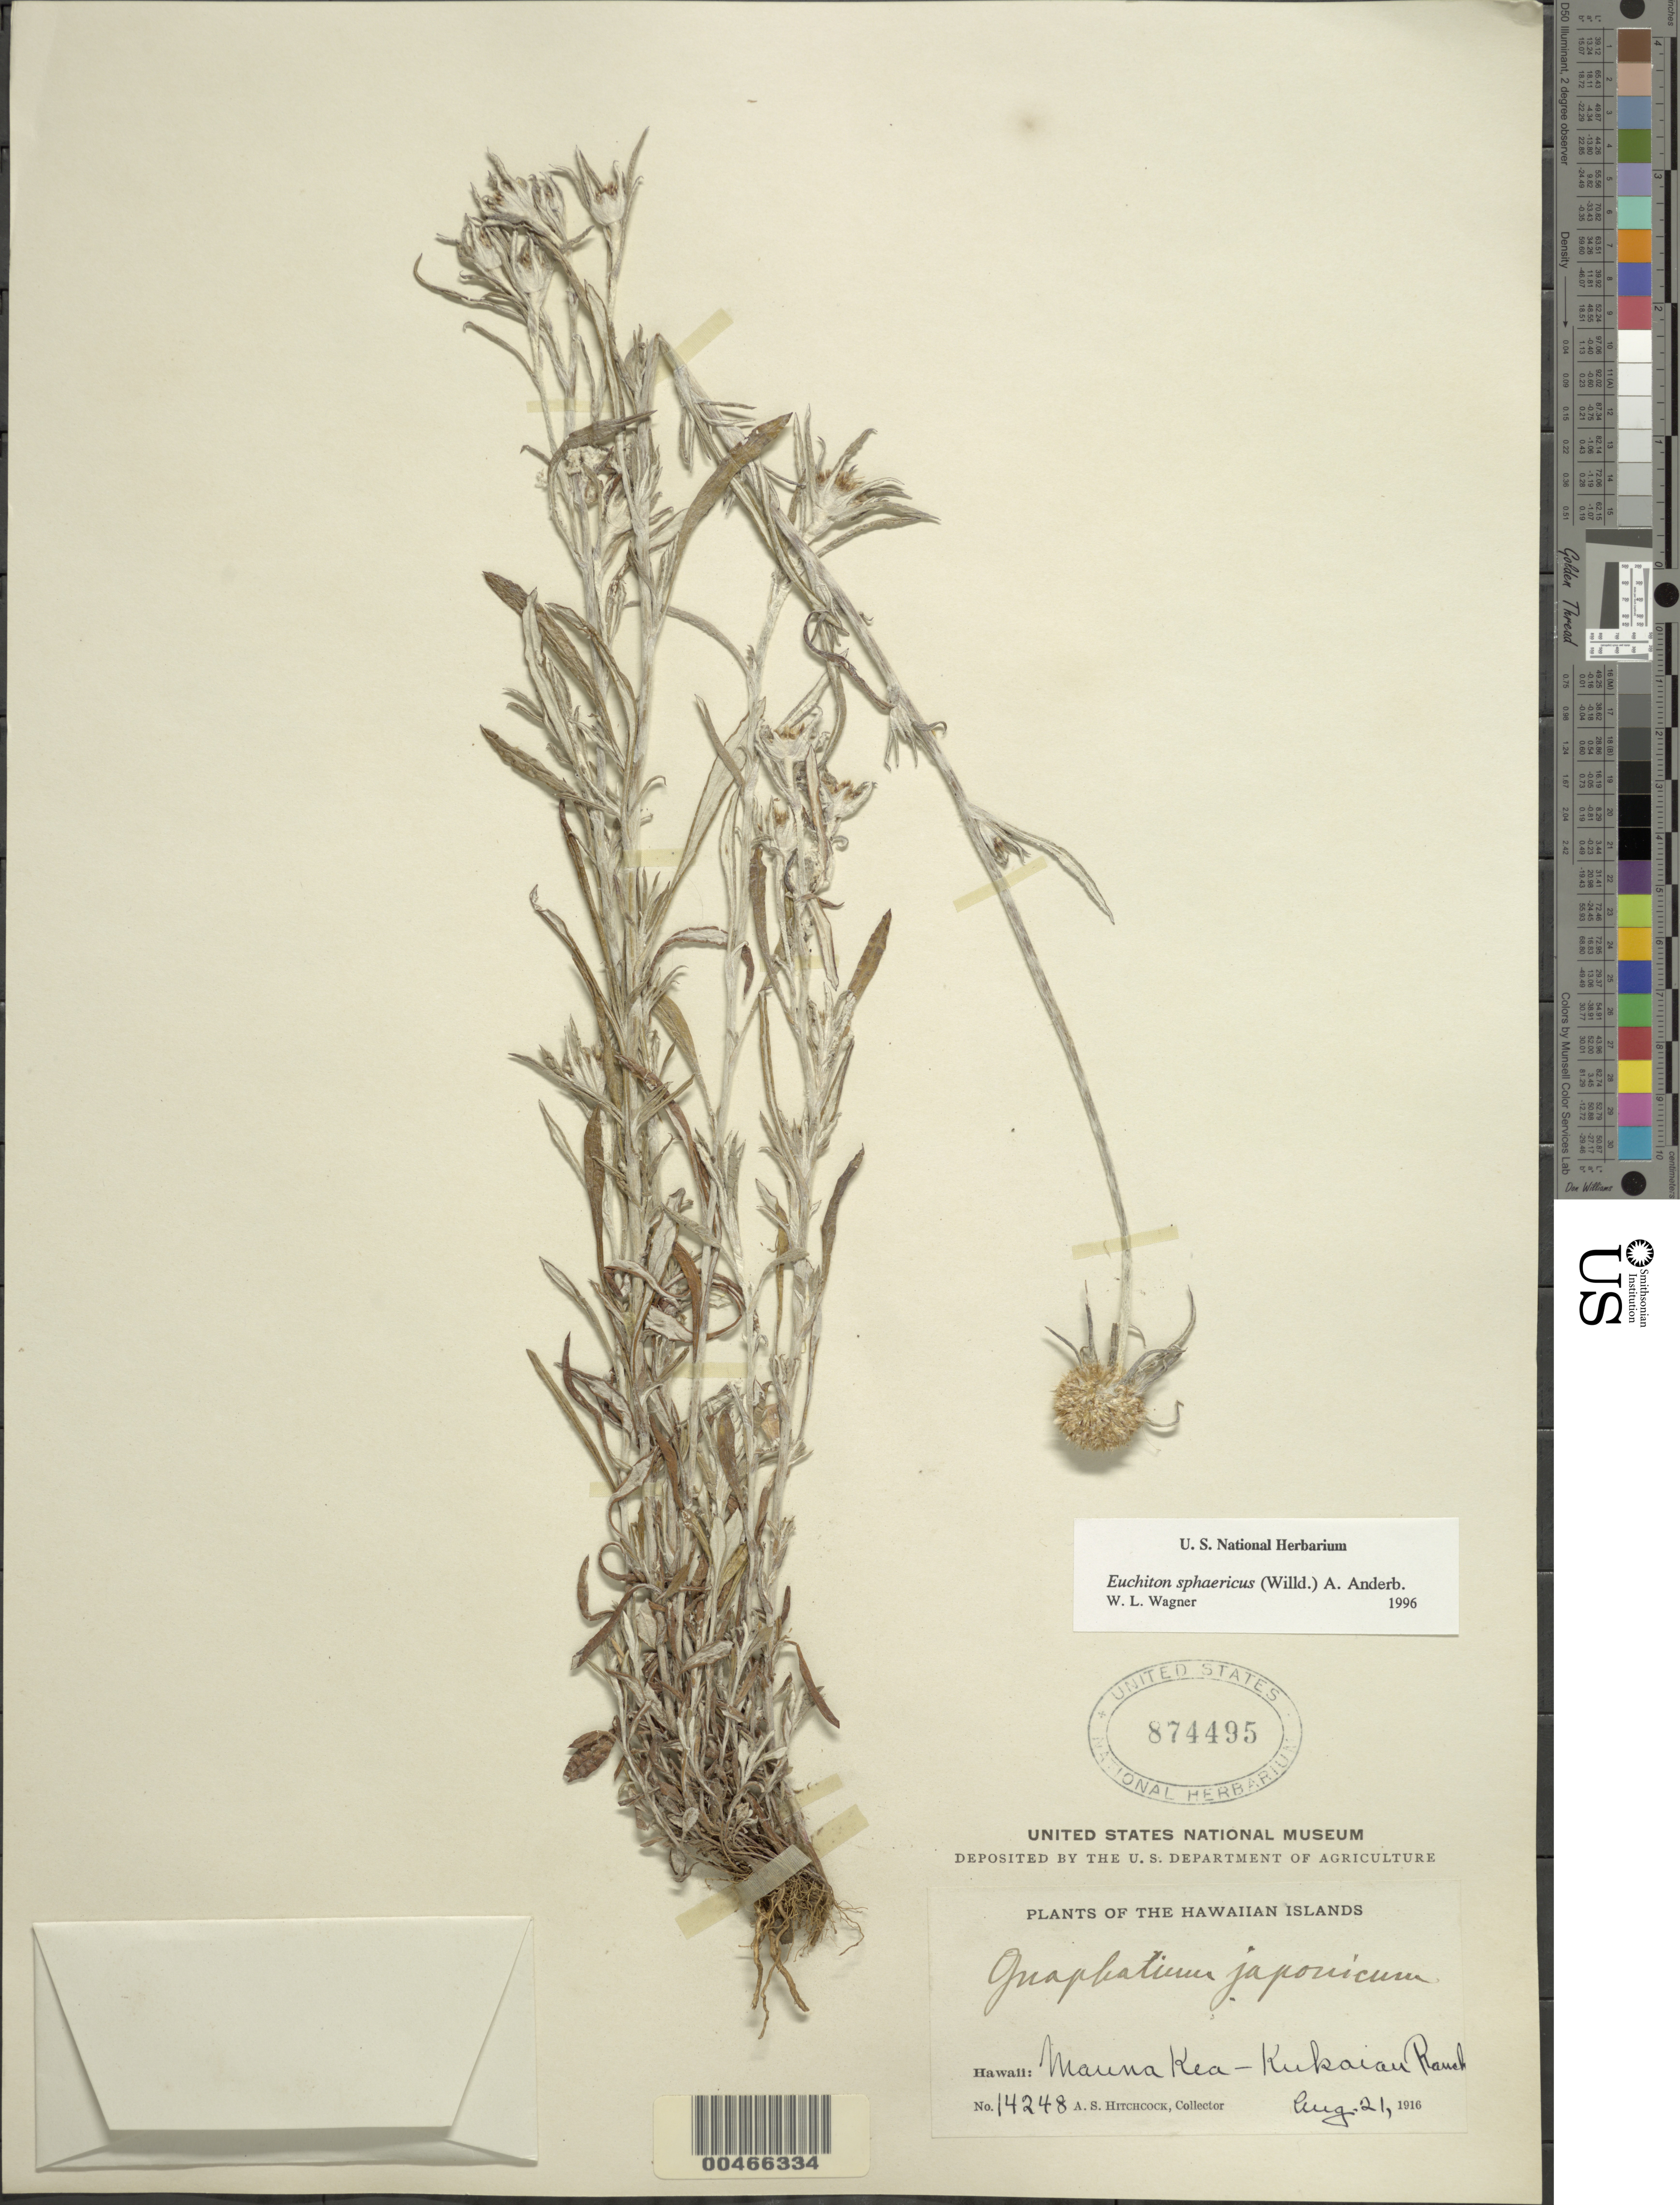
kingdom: Plantae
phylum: Tracheophyta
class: Magnoliopsida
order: Asterales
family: Asteraceae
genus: Euchiton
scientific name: Euchiton sphaericus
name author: (Willd.) Holub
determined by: Wagner, W. L., (BOT), Smithsonian Institution - National Museum of Natural History (UNITED STATES)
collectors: A. S. Hitchcock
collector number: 14248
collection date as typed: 21 Aug 1916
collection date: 1916-08-21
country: United States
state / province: Hawaii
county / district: Hawaii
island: Hawaii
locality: Mauna Kea-Kukaiau Ranch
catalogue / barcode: US 874495